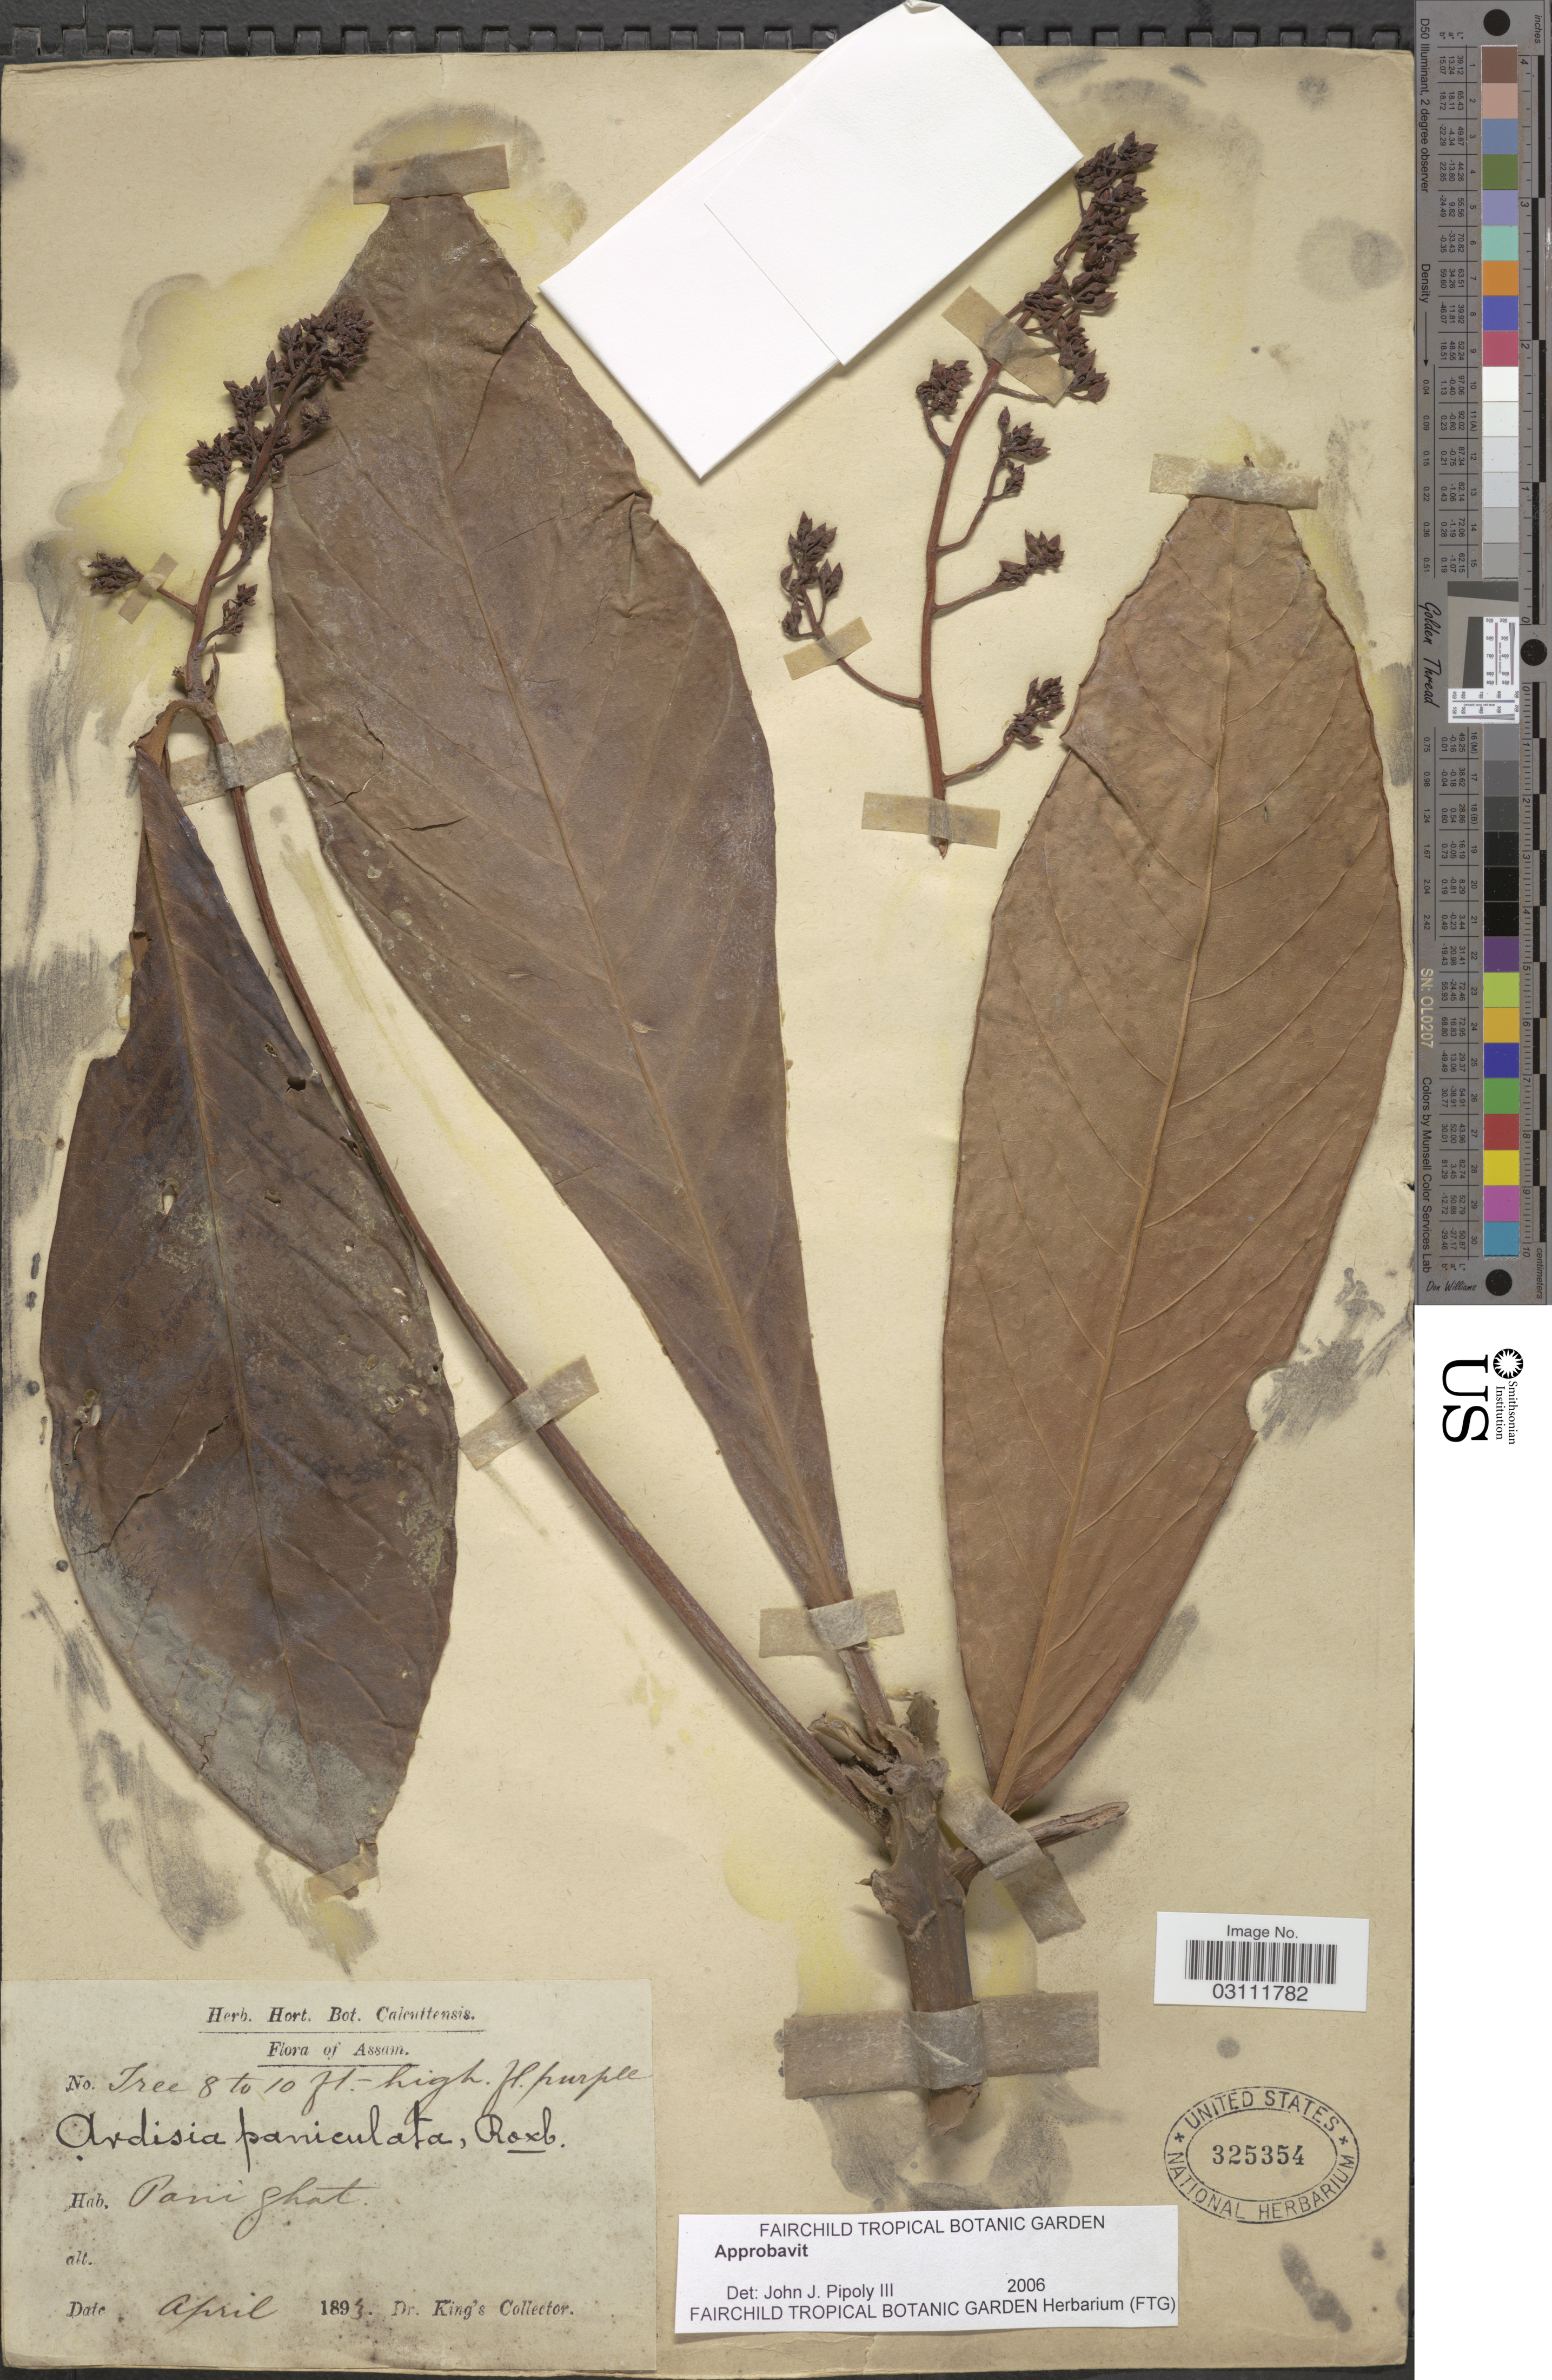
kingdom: Plantae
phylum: Tracheophyta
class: Magnoliopsida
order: Ericales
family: Primulaceae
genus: Ardisia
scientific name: Ardisia paniculata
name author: Roxb.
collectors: Dr. King's collector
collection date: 1893-04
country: India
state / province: Assam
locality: Pani ghat.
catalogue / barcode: US 325354